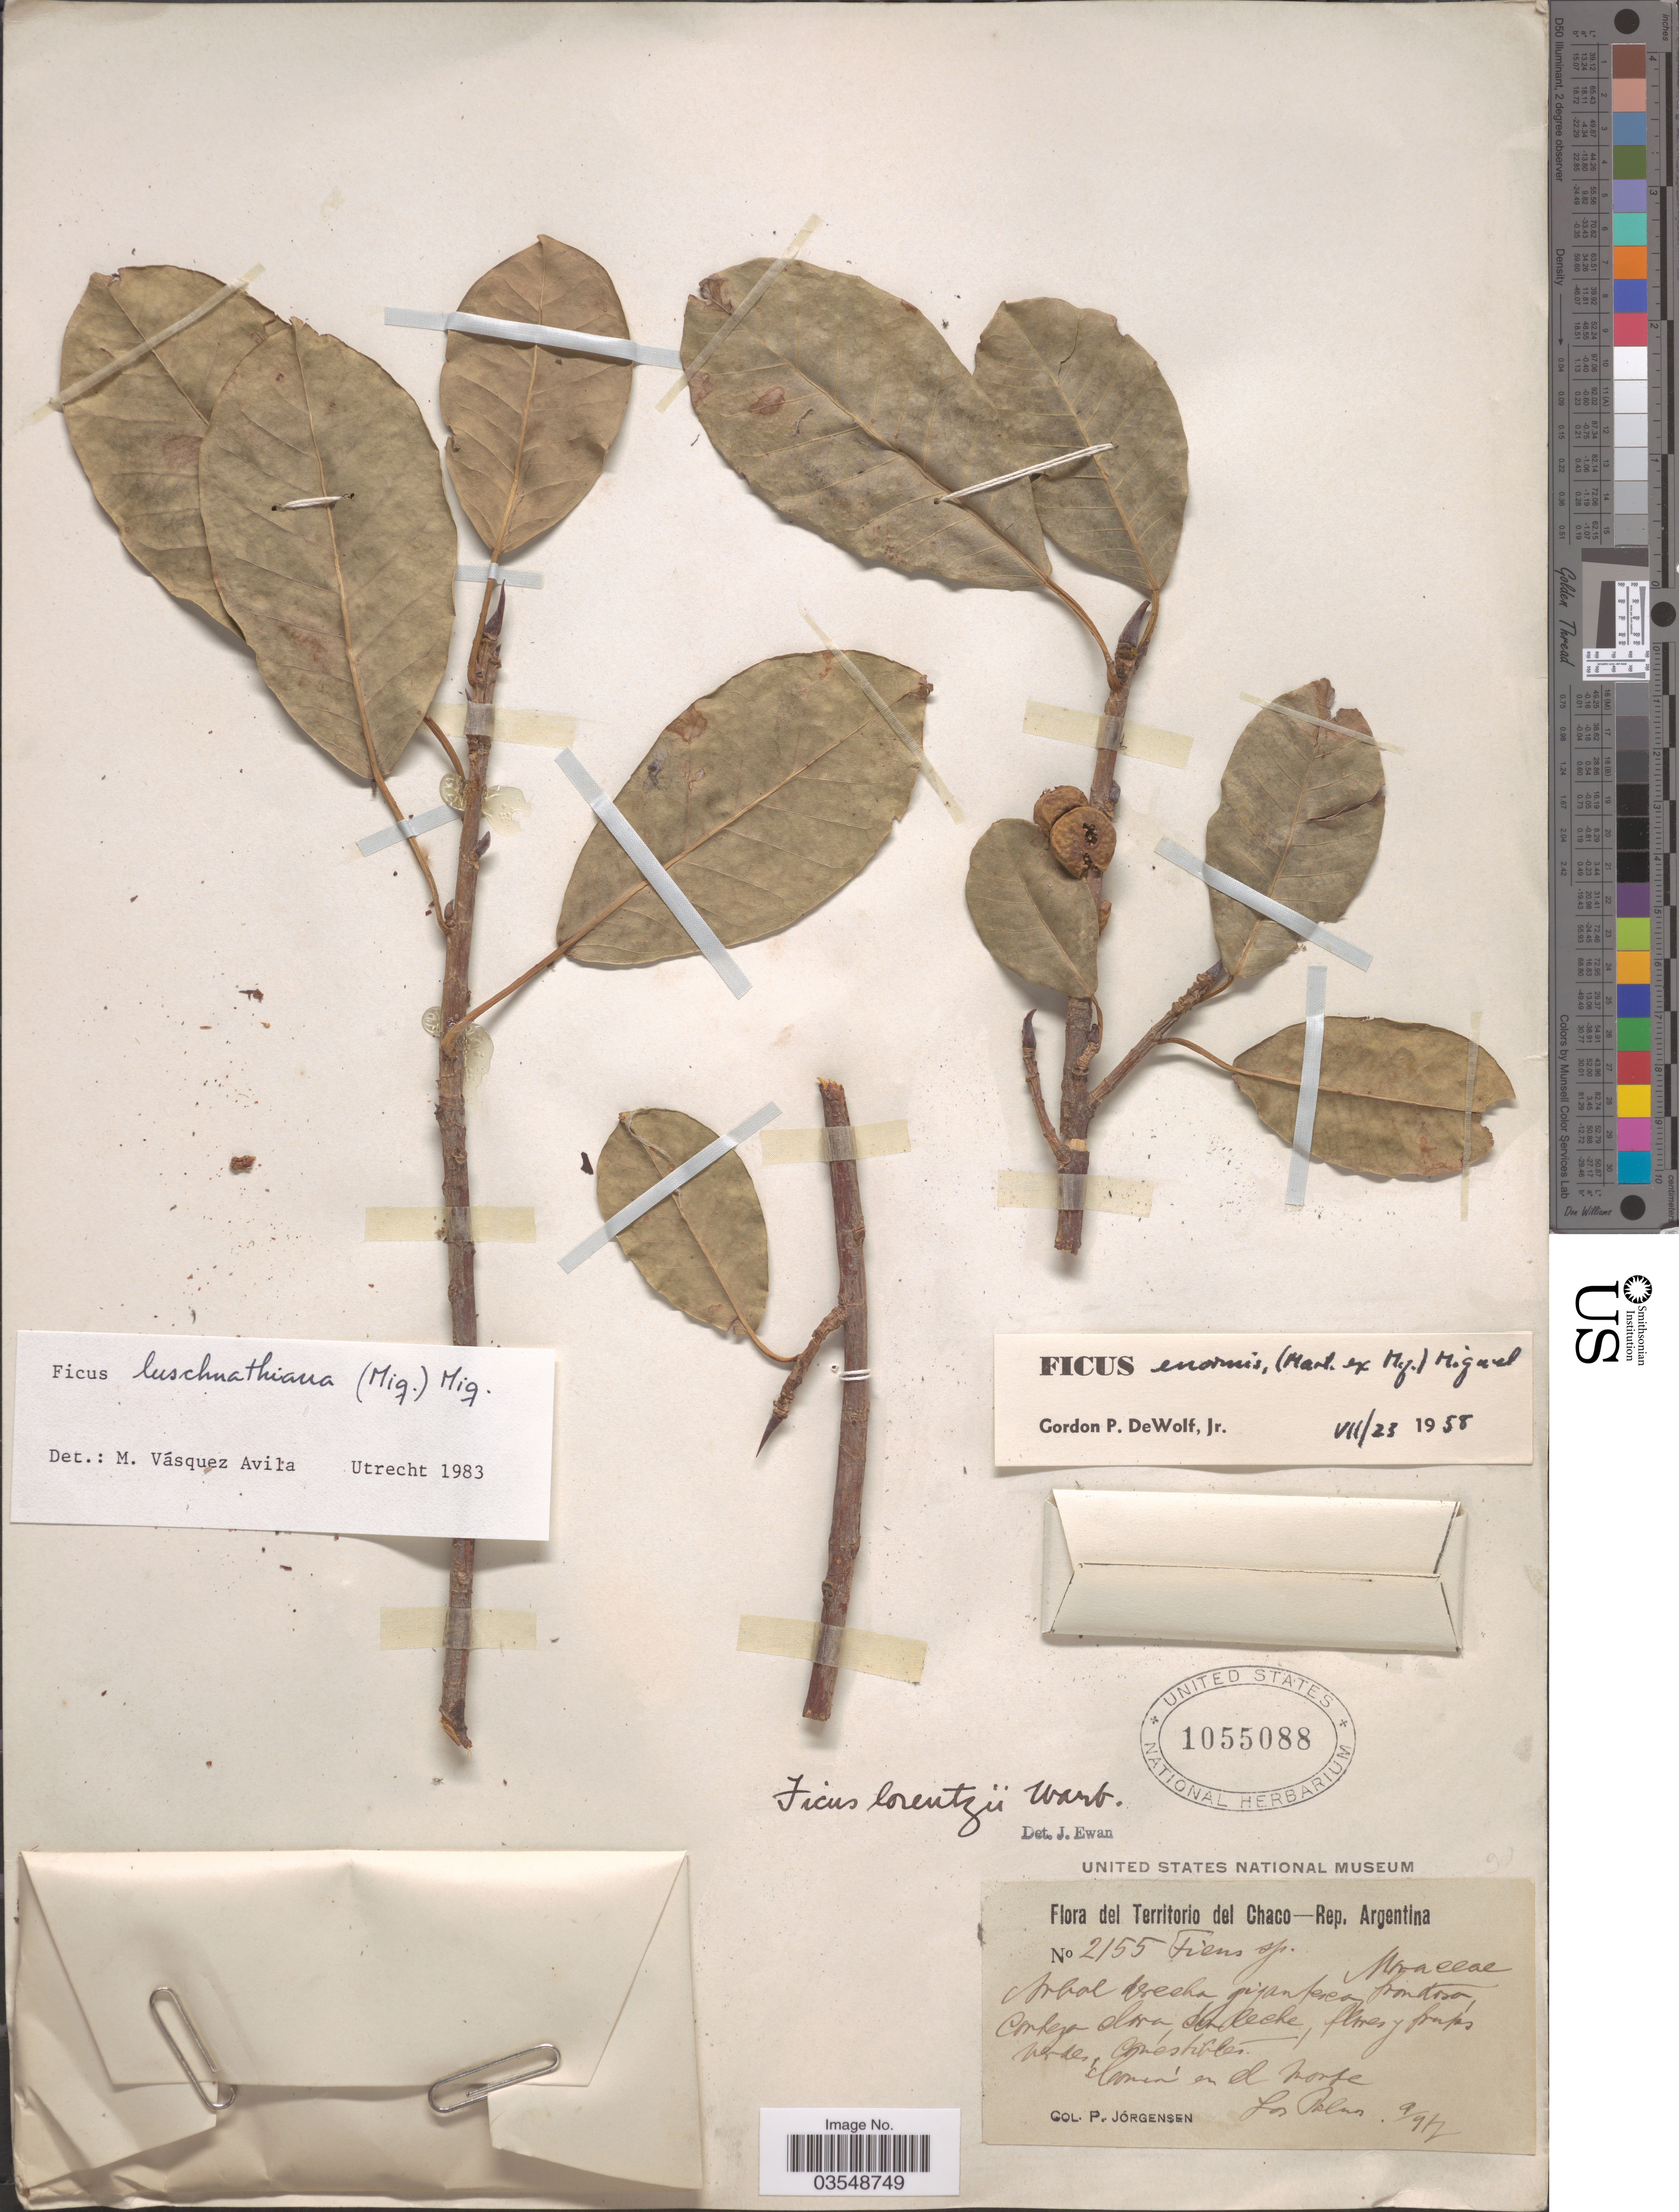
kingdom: Plantae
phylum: Tracheophyta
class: Magnoliopsida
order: Rosales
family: Moraceae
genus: Ficus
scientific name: Ficus luschnathiana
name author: (Miq.) Miq.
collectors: P. Jörgensen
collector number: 2155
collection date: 1917-09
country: Argentina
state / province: Chaco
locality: En el monte Los Palmas.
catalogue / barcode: US 1055088